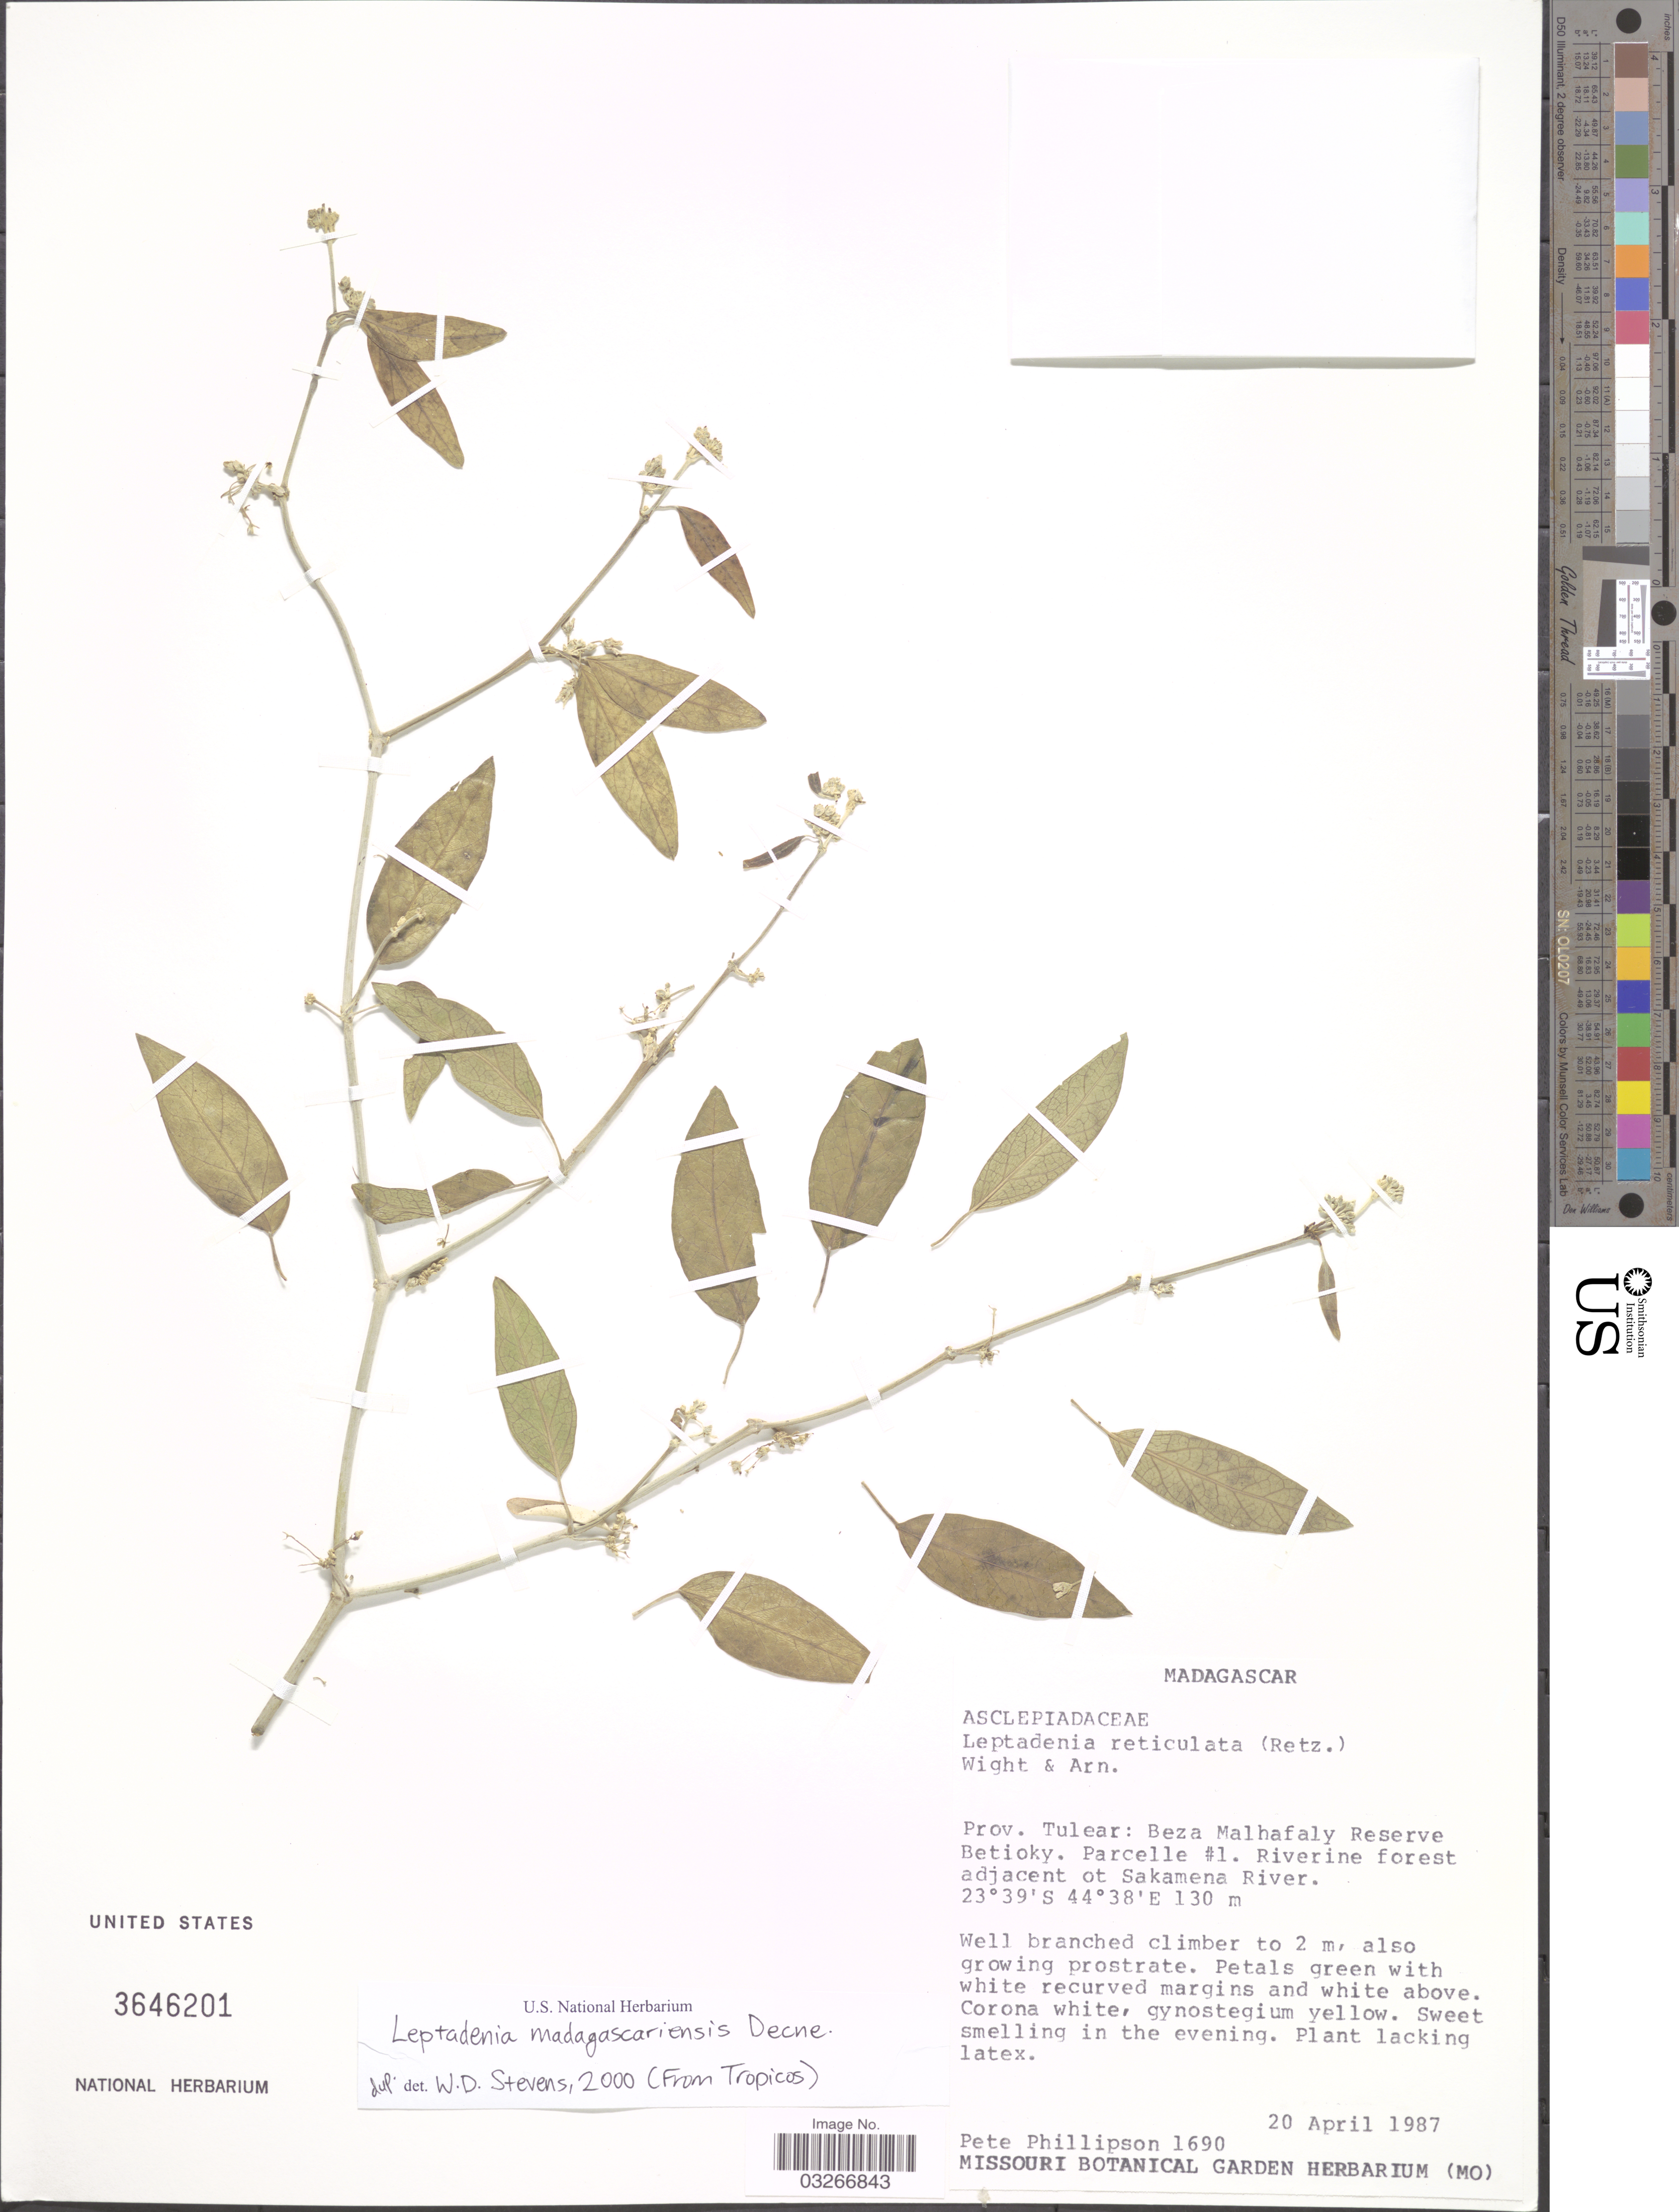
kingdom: Plantae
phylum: Tracheophyta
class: Magnoliopsida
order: Gentianales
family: Apocynaceae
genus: Leptadenia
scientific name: Leptadenia madagascariensis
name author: Decne.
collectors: P. B. Phillipson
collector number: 1690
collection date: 1987-04-20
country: Madagascar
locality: Prov. Tulear: Beza Malhafaly Reserve Betioky. Parcelle #1. Riverine forest adjacent to Sakamena River.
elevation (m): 130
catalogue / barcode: US 3646201